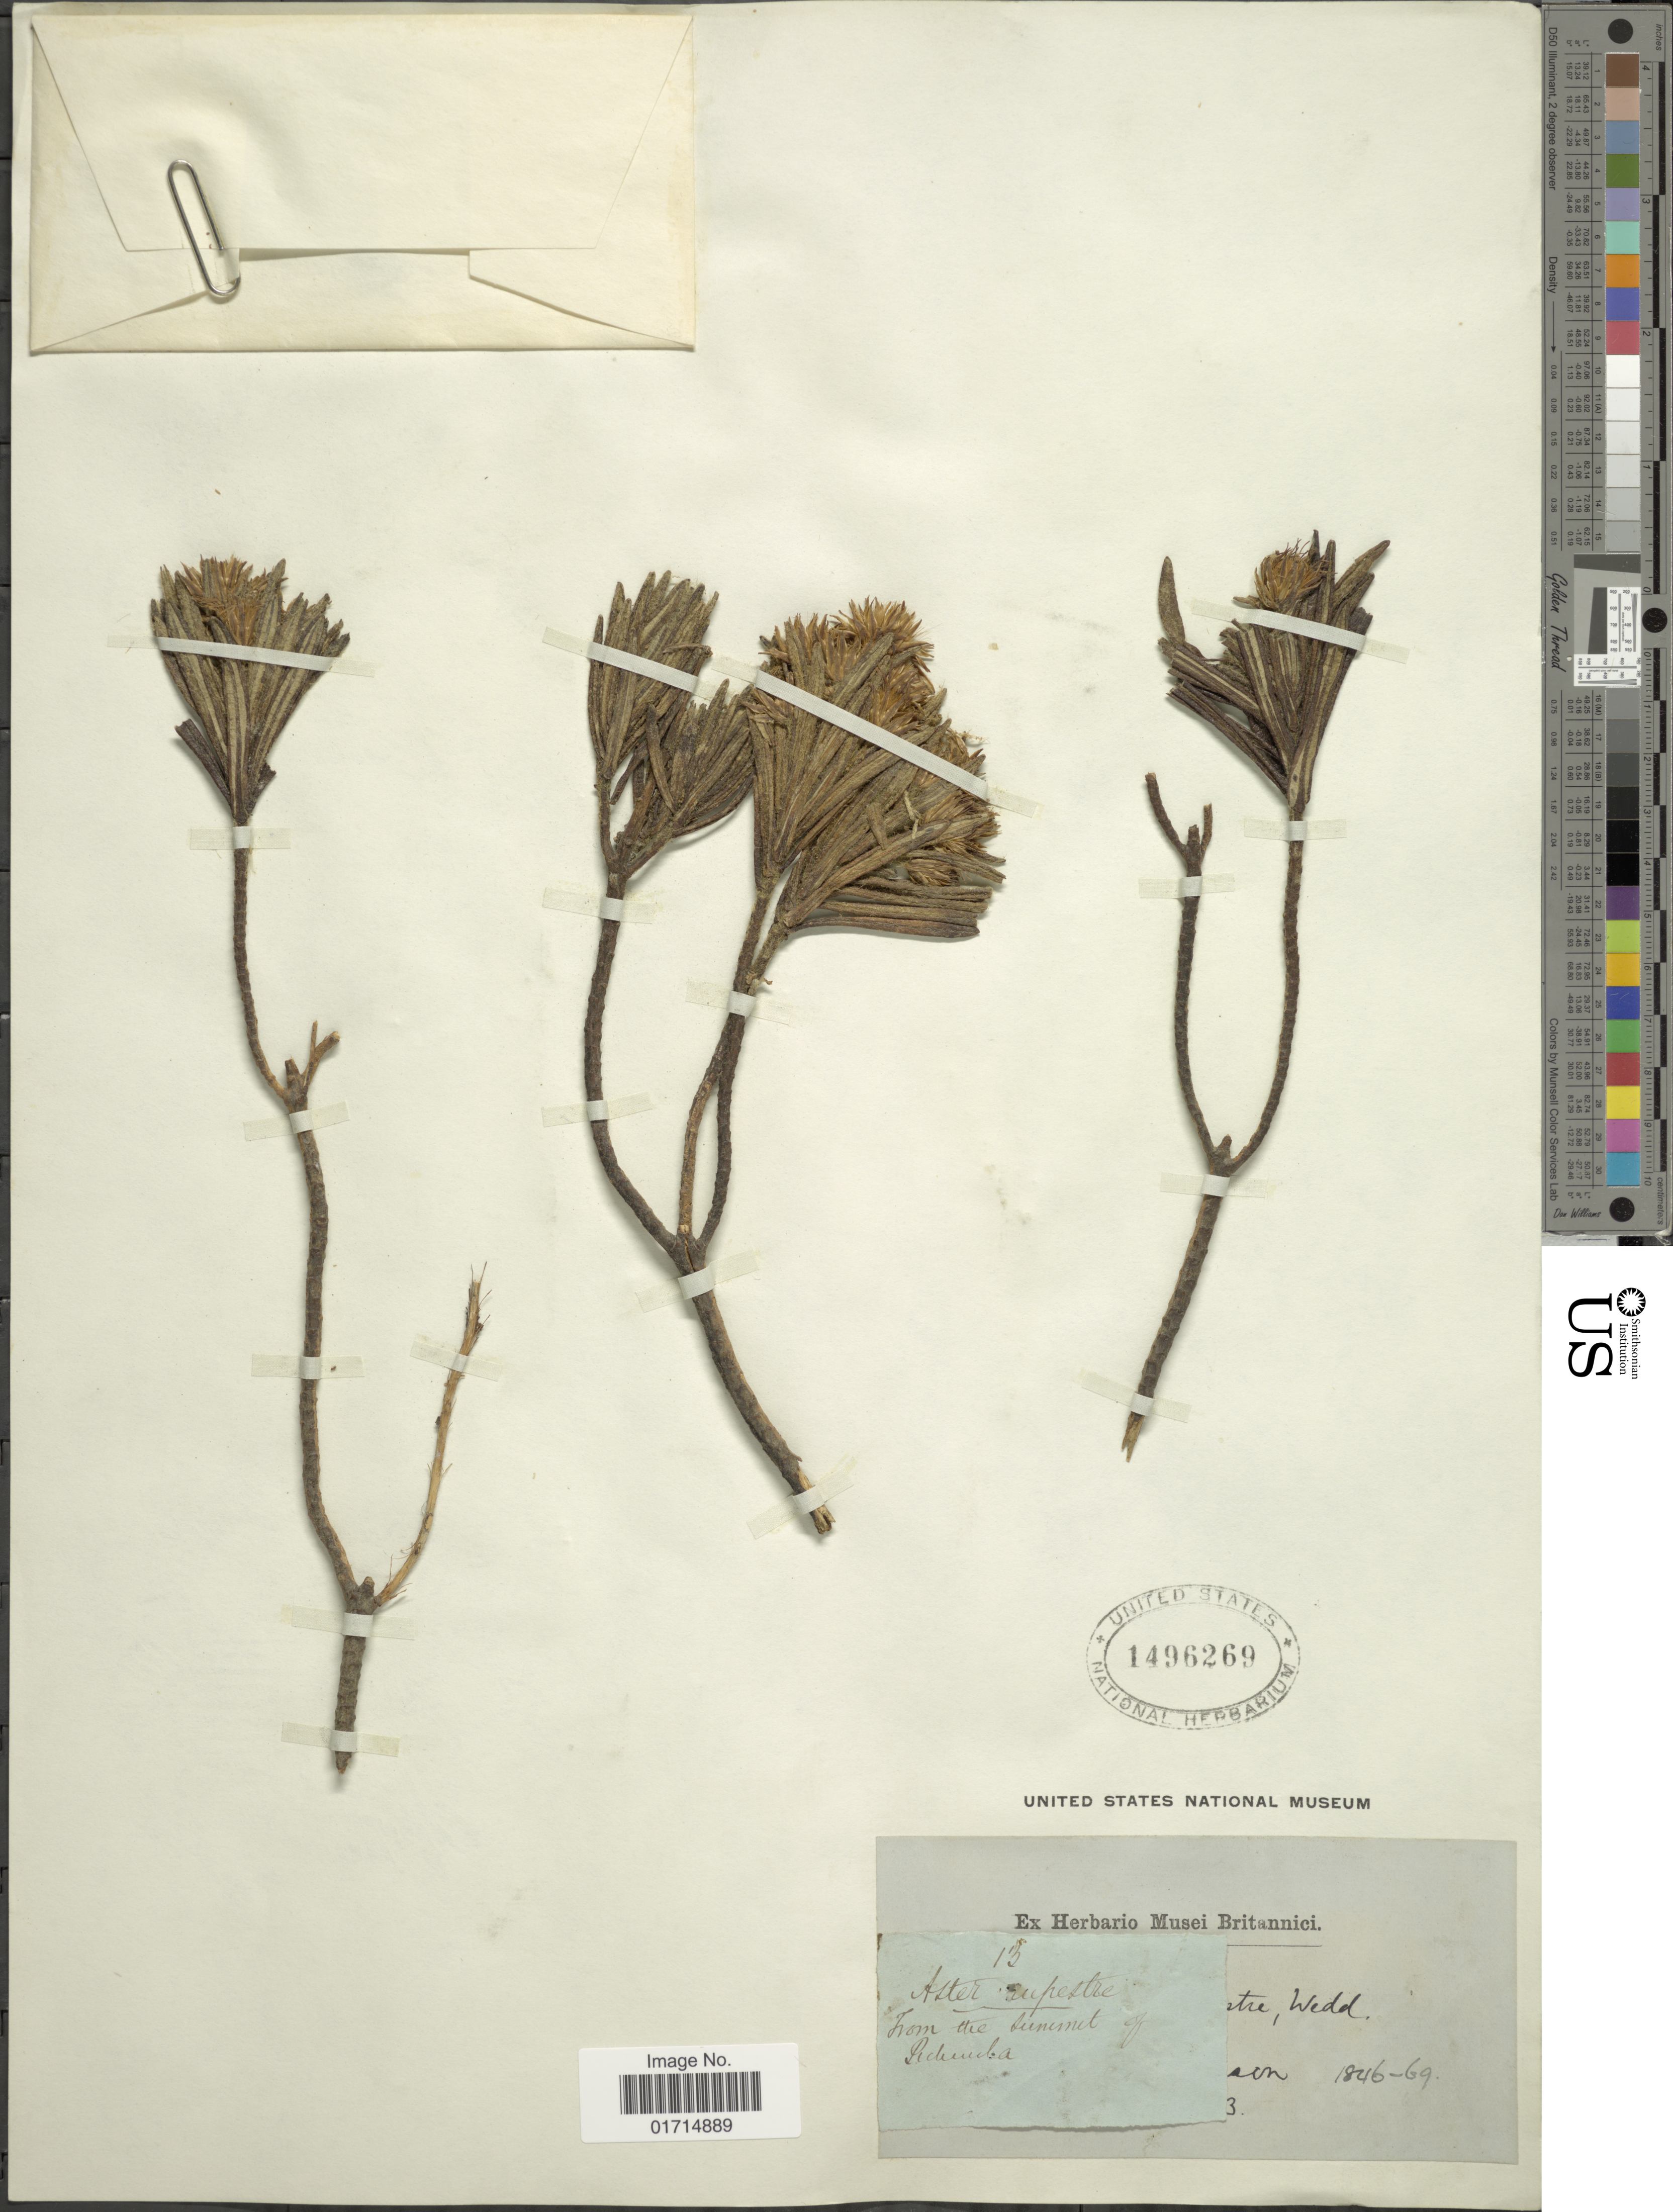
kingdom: Plantae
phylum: Tracheophyta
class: Magnoliopsida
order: Asterales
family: Asteraceae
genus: Diplostephium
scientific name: Diplostephium rupestre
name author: (Kunth) Wedd.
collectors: ex herb. Musei Britannici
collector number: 13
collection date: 1846/1869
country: Ecuador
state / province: Pichincha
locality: From the summit of Pichincha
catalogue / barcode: US 1496269